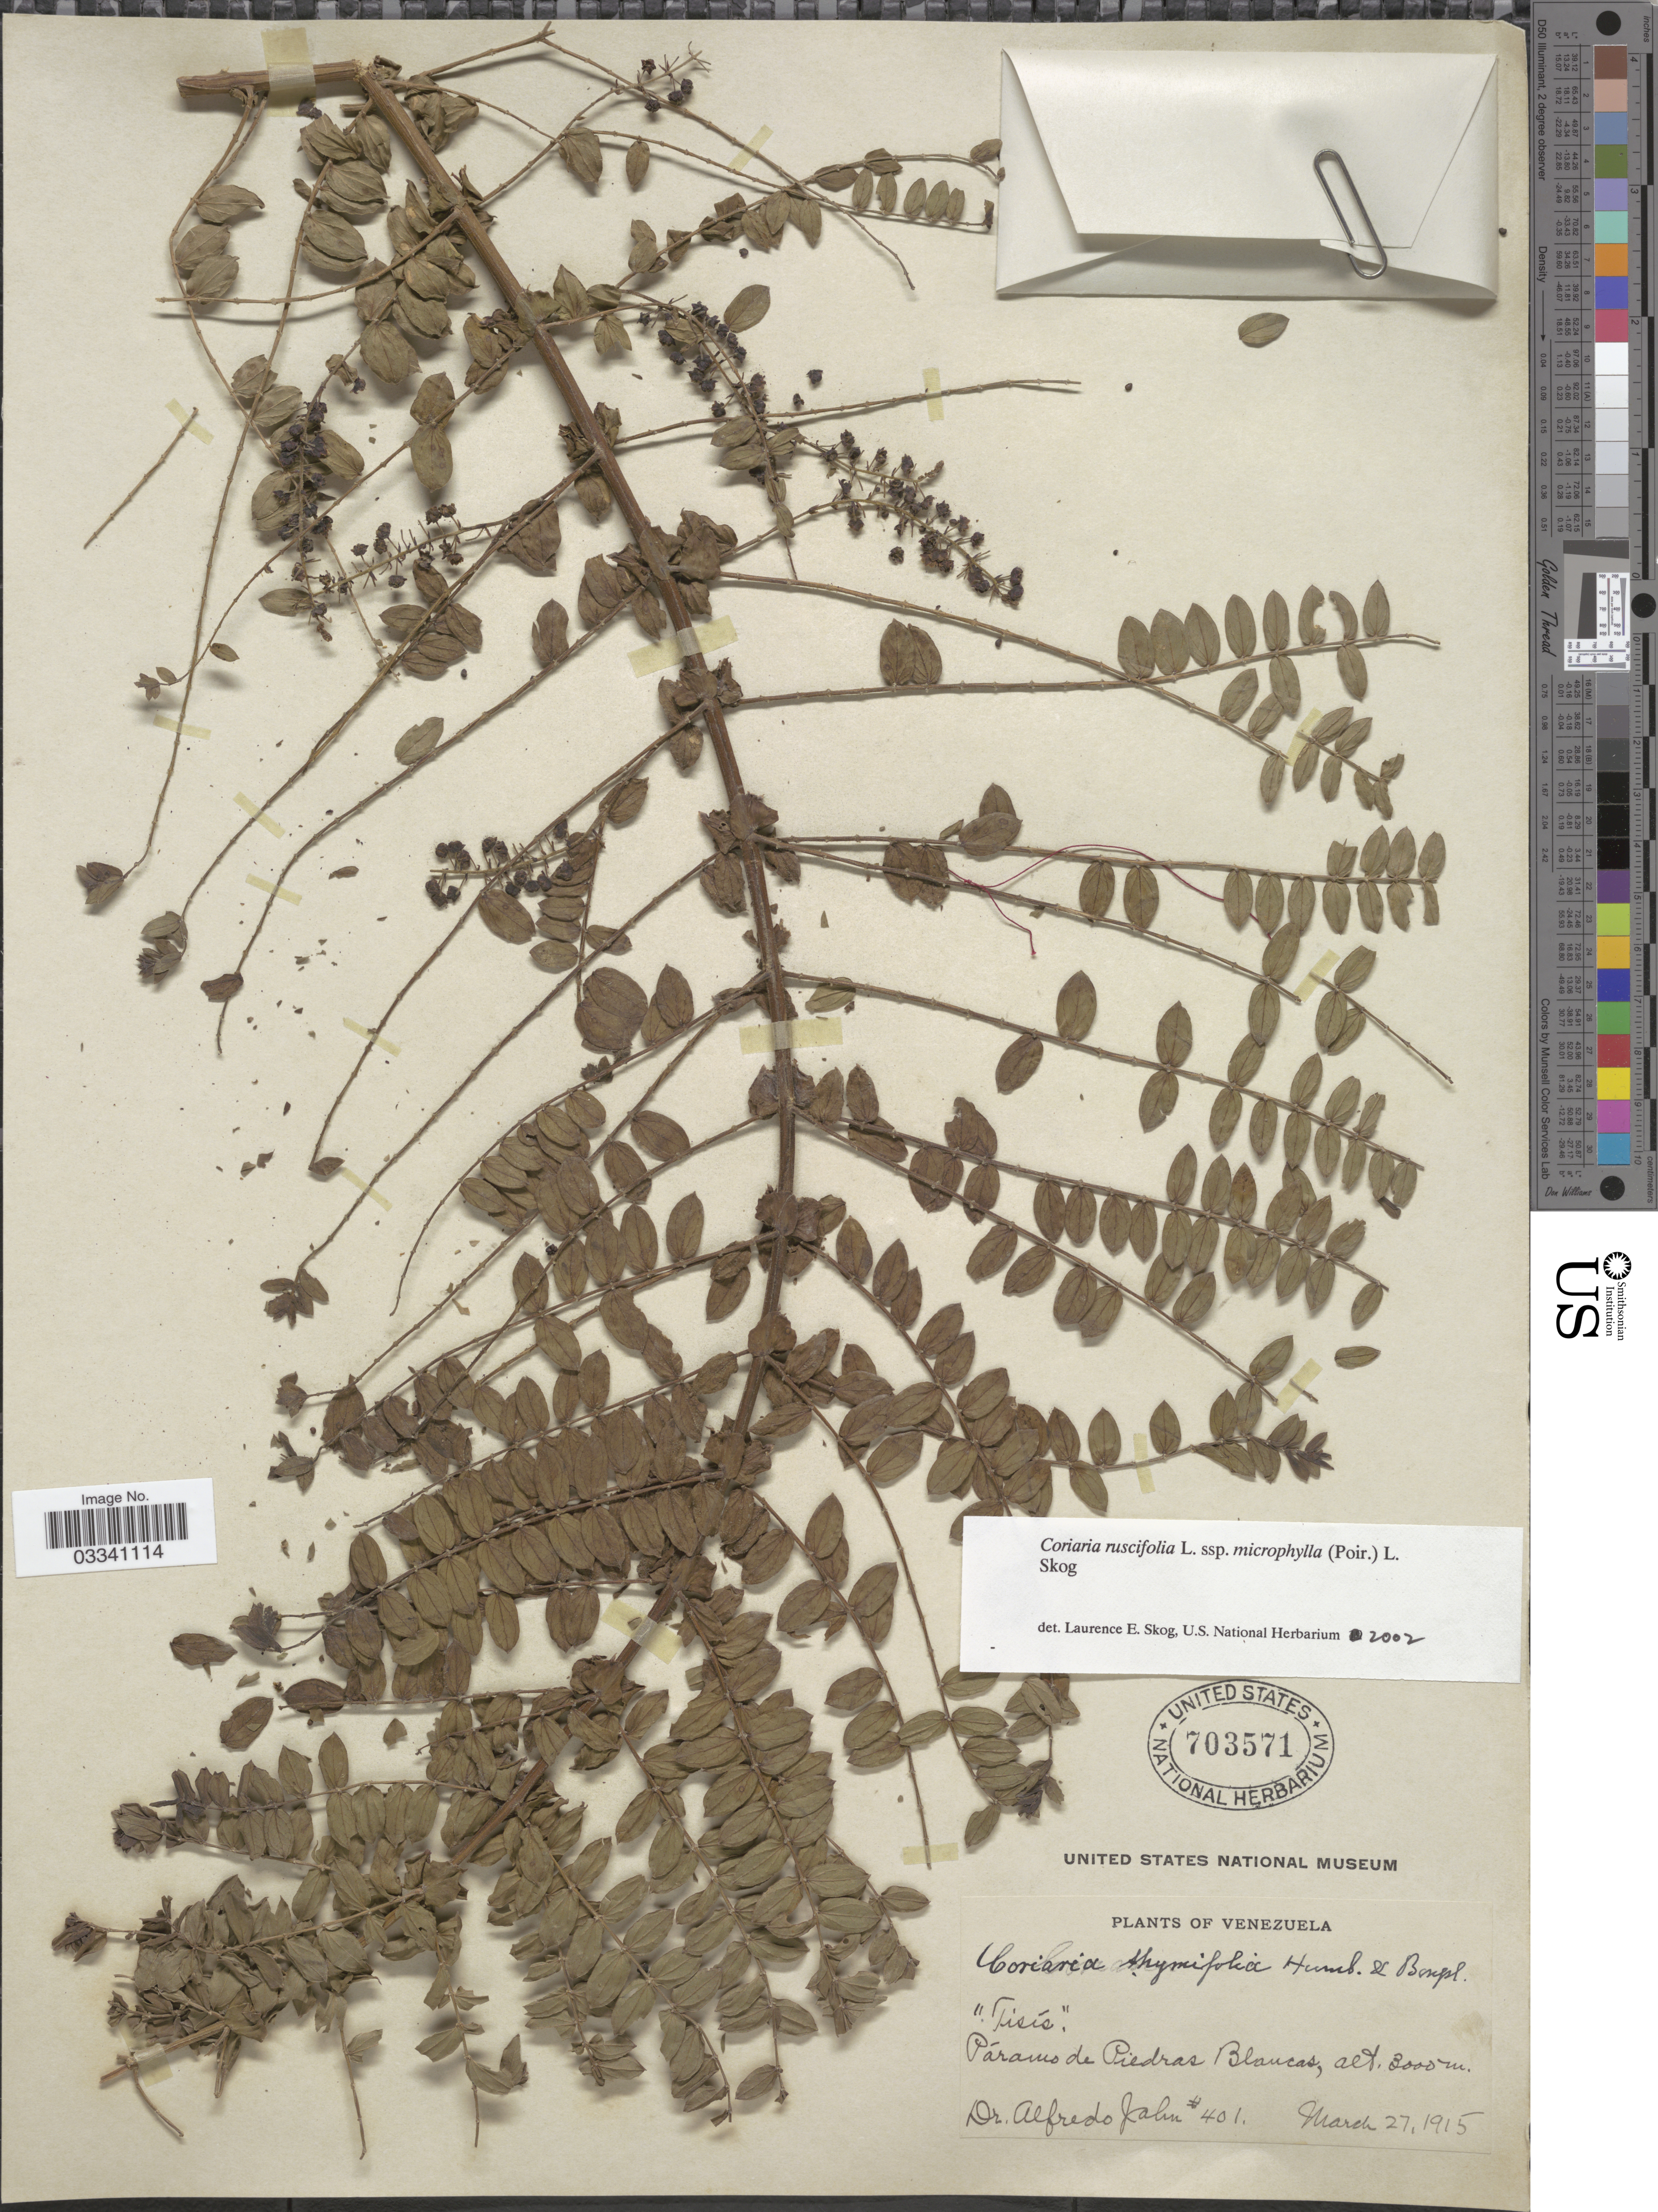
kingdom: Plantae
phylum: Tracheophyta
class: Magnoliopsida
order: Cucurbitales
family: Coriariaceae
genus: Coriaria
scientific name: Coriaria ruscifolia subsp. microphylla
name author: (Poir.) L.E. Skog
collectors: A. Jahn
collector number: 401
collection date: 1915-03-27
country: Venezuela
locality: Páramo de Piedras Blancas.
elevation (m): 3000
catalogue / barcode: US 703571